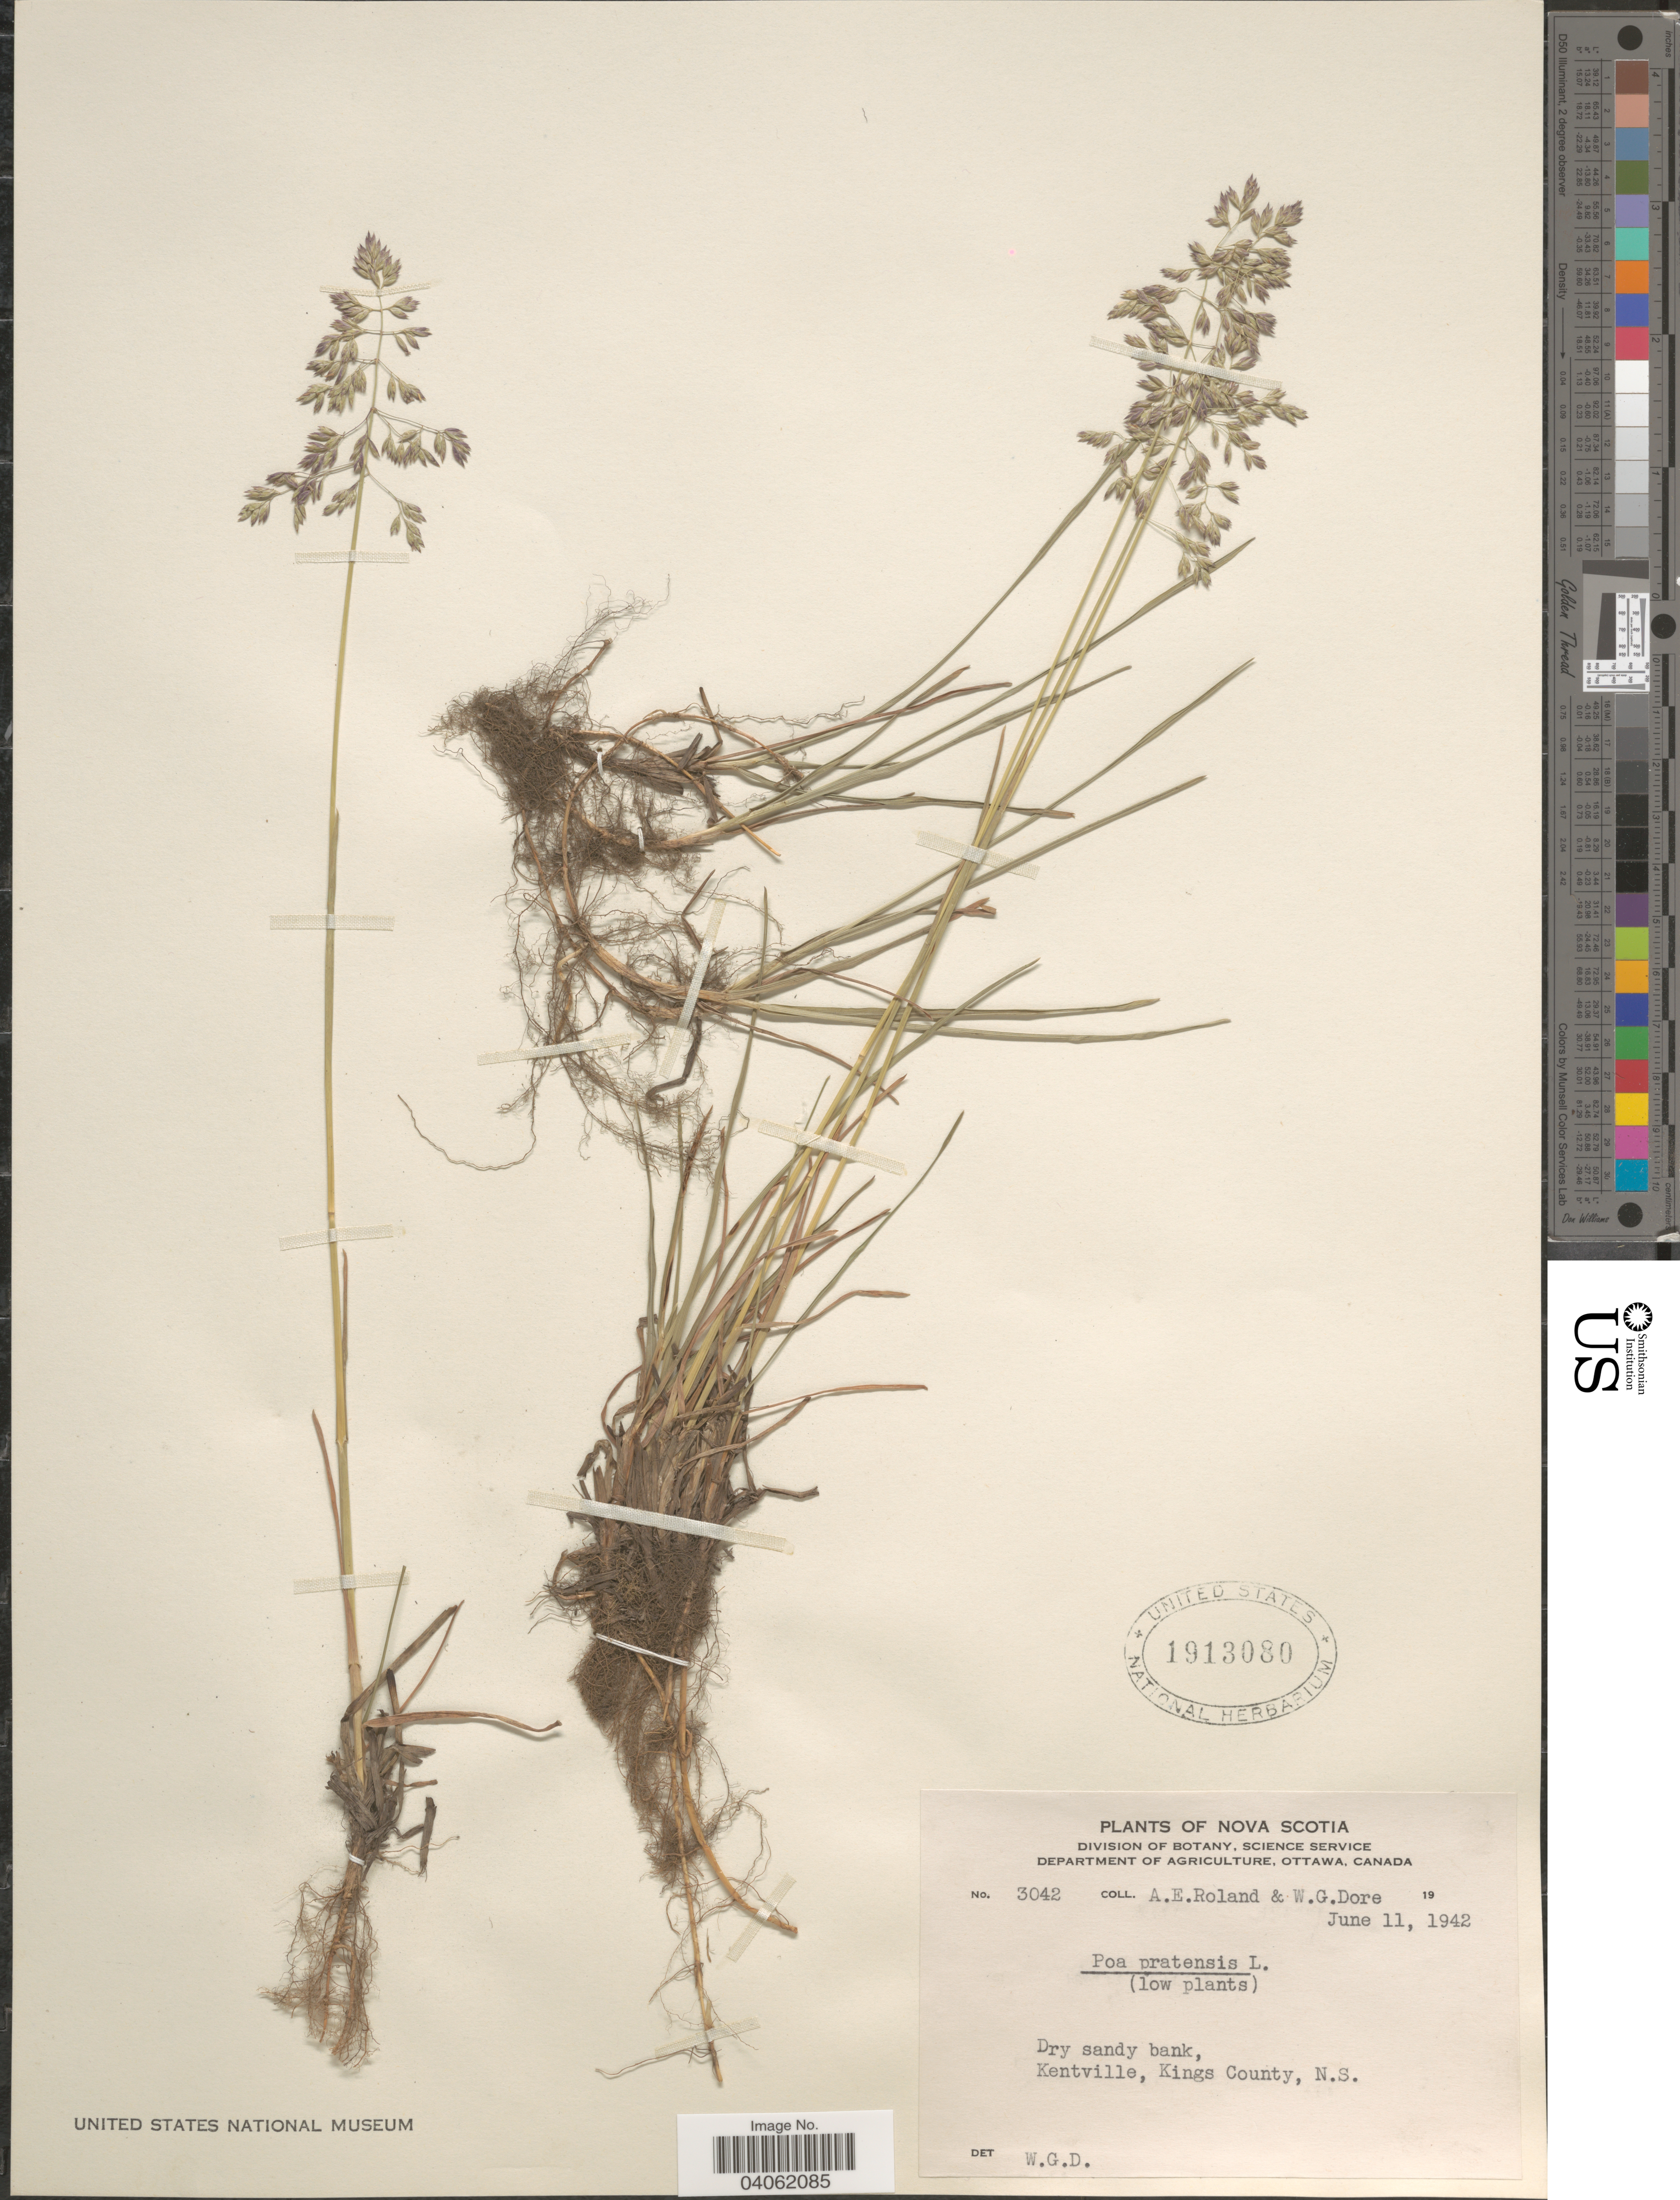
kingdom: Plantae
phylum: Tracheophyta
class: Liliopsida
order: Poales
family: Poaceae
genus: Poa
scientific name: Poa pratensis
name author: L.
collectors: E. Roland & W. Dore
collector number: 3042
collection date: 1942-06-11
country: Canada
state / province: Nova Scotia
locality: Kentville, Kings County.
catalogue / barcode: US 1913080